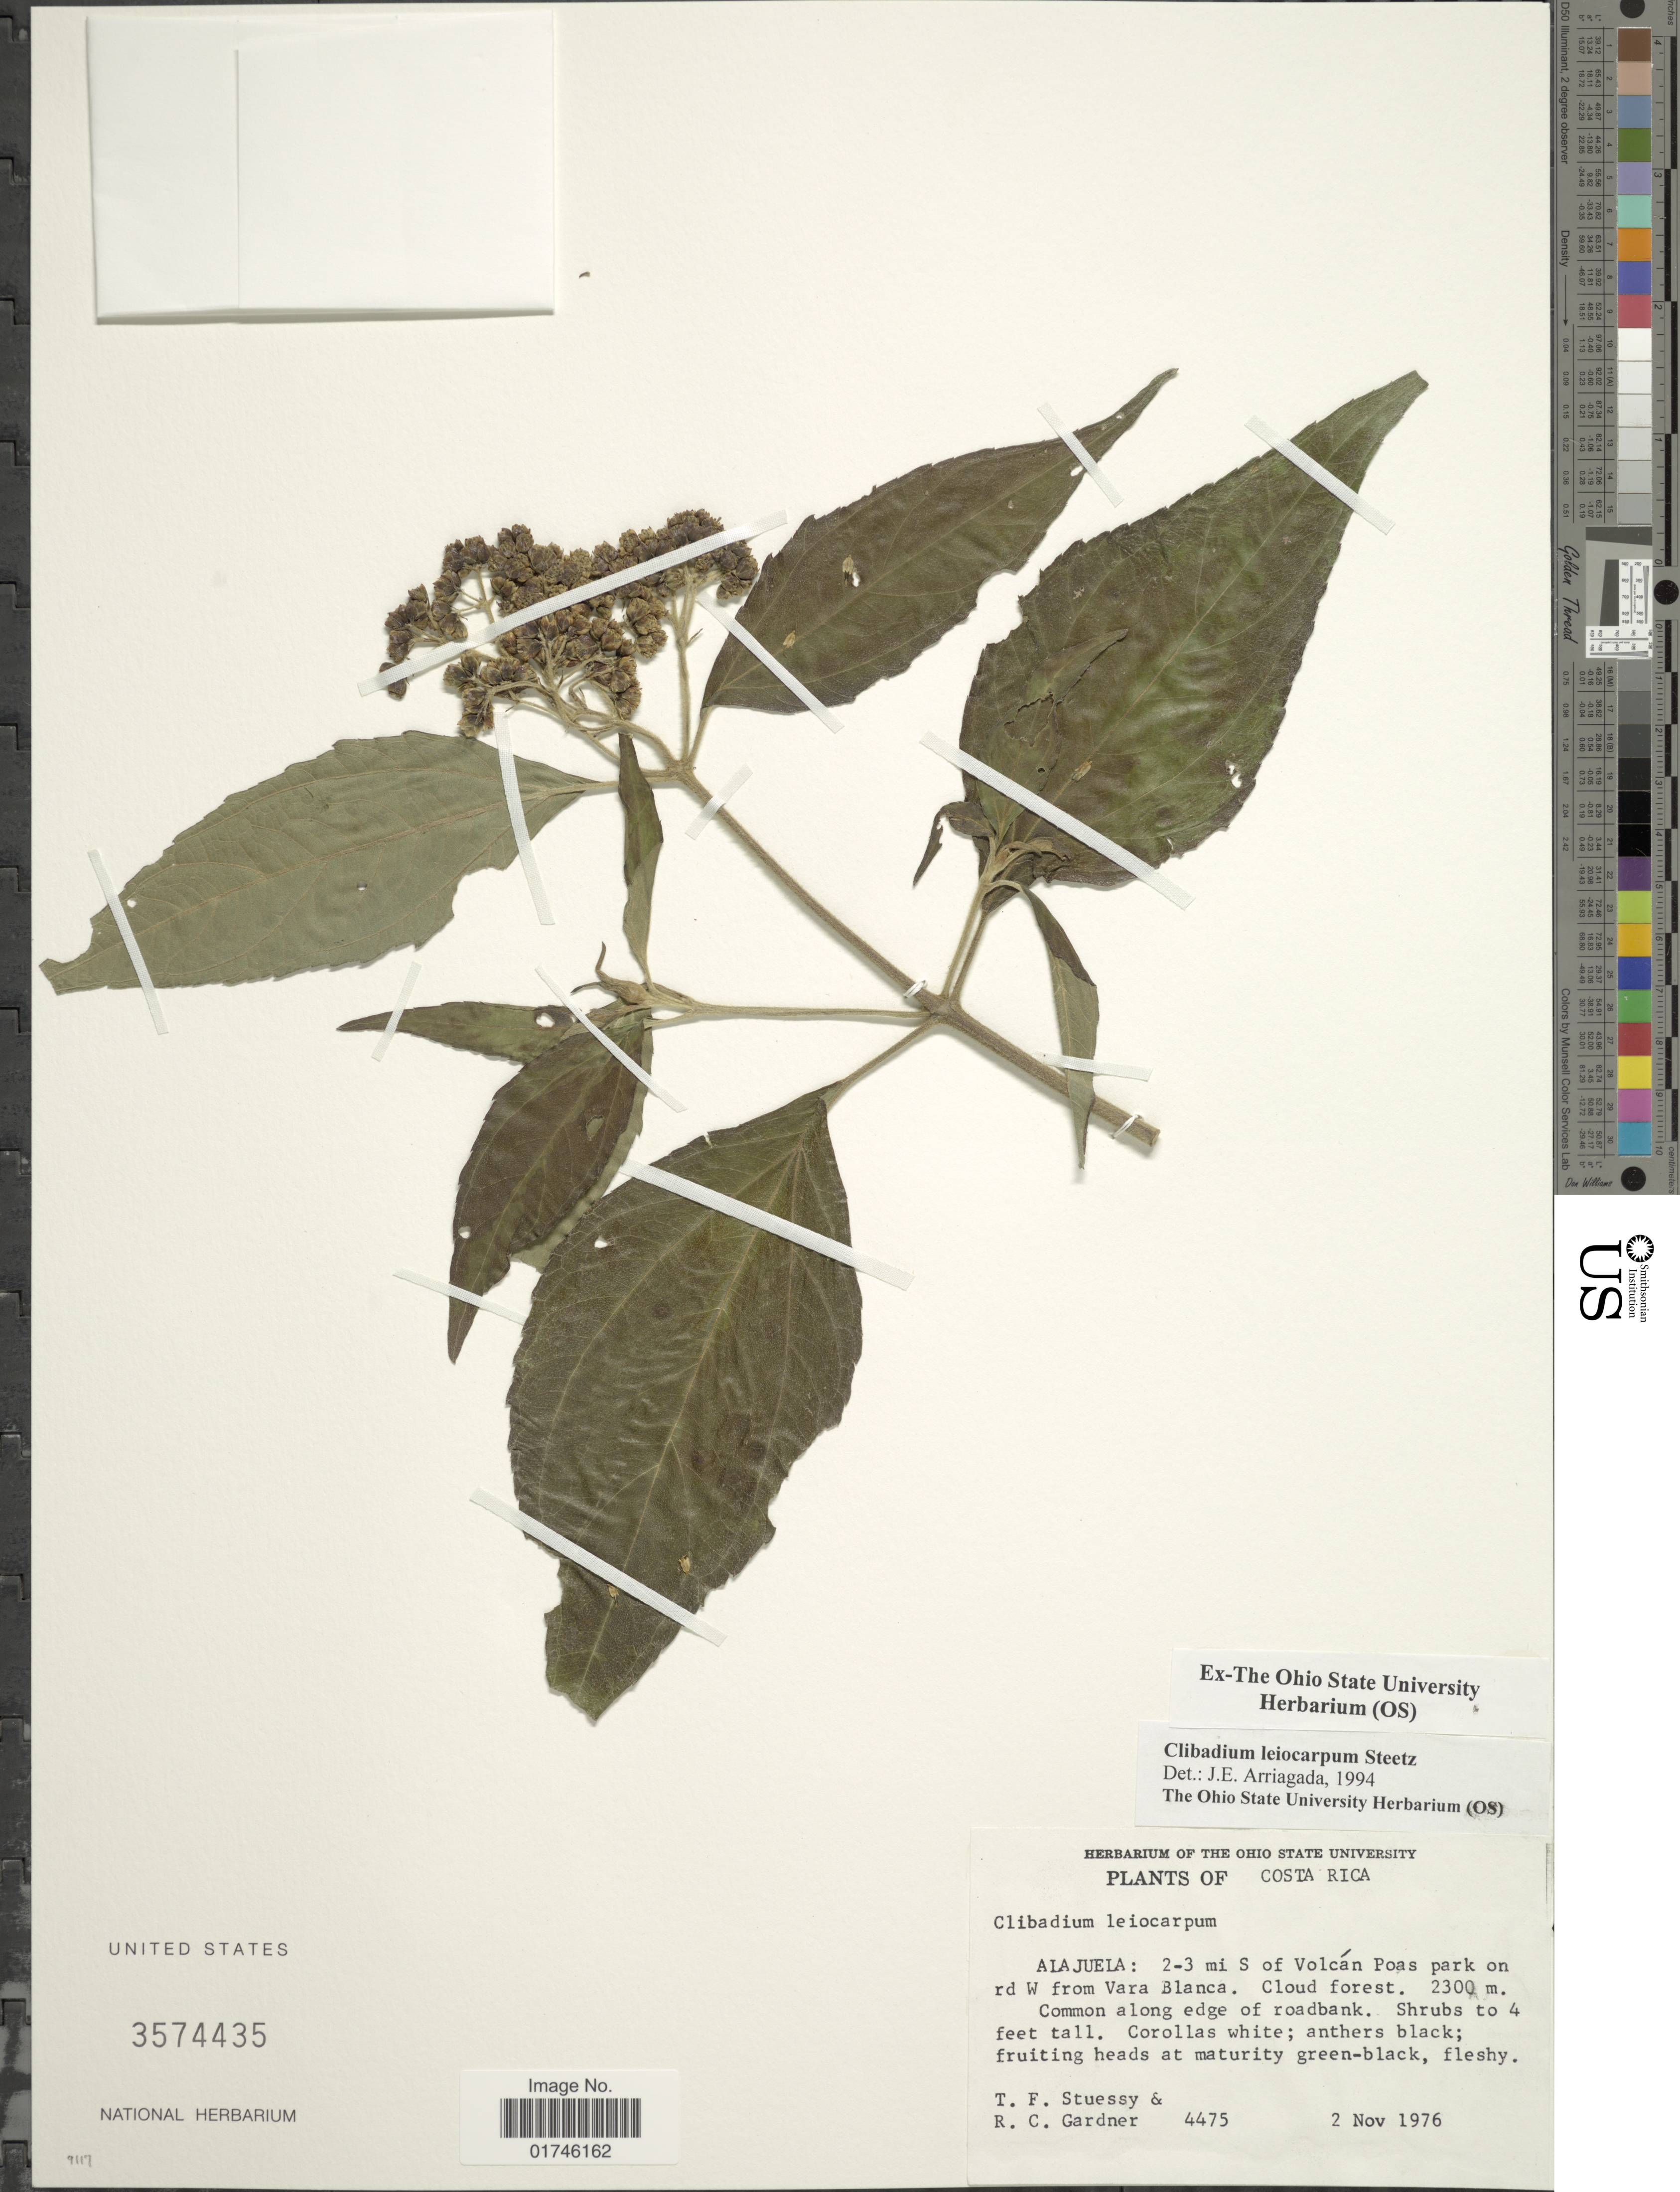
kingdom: Plantae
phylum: Tracheophyta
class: Magnoliopsida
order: Asterales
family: Asteraceae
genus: Clibadium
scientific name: Clibadium leiocarpum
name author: Steetz in Seem.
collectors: T. Stuessy & R. C. Gardner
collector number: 4475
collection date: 1976-11-02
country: Costa Rica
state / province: Alajuela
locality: Alajuela:2-3 mi S of Volcan Poas Park on rd W from Vara Blanca.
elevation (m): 2300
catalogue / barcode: US 3574435